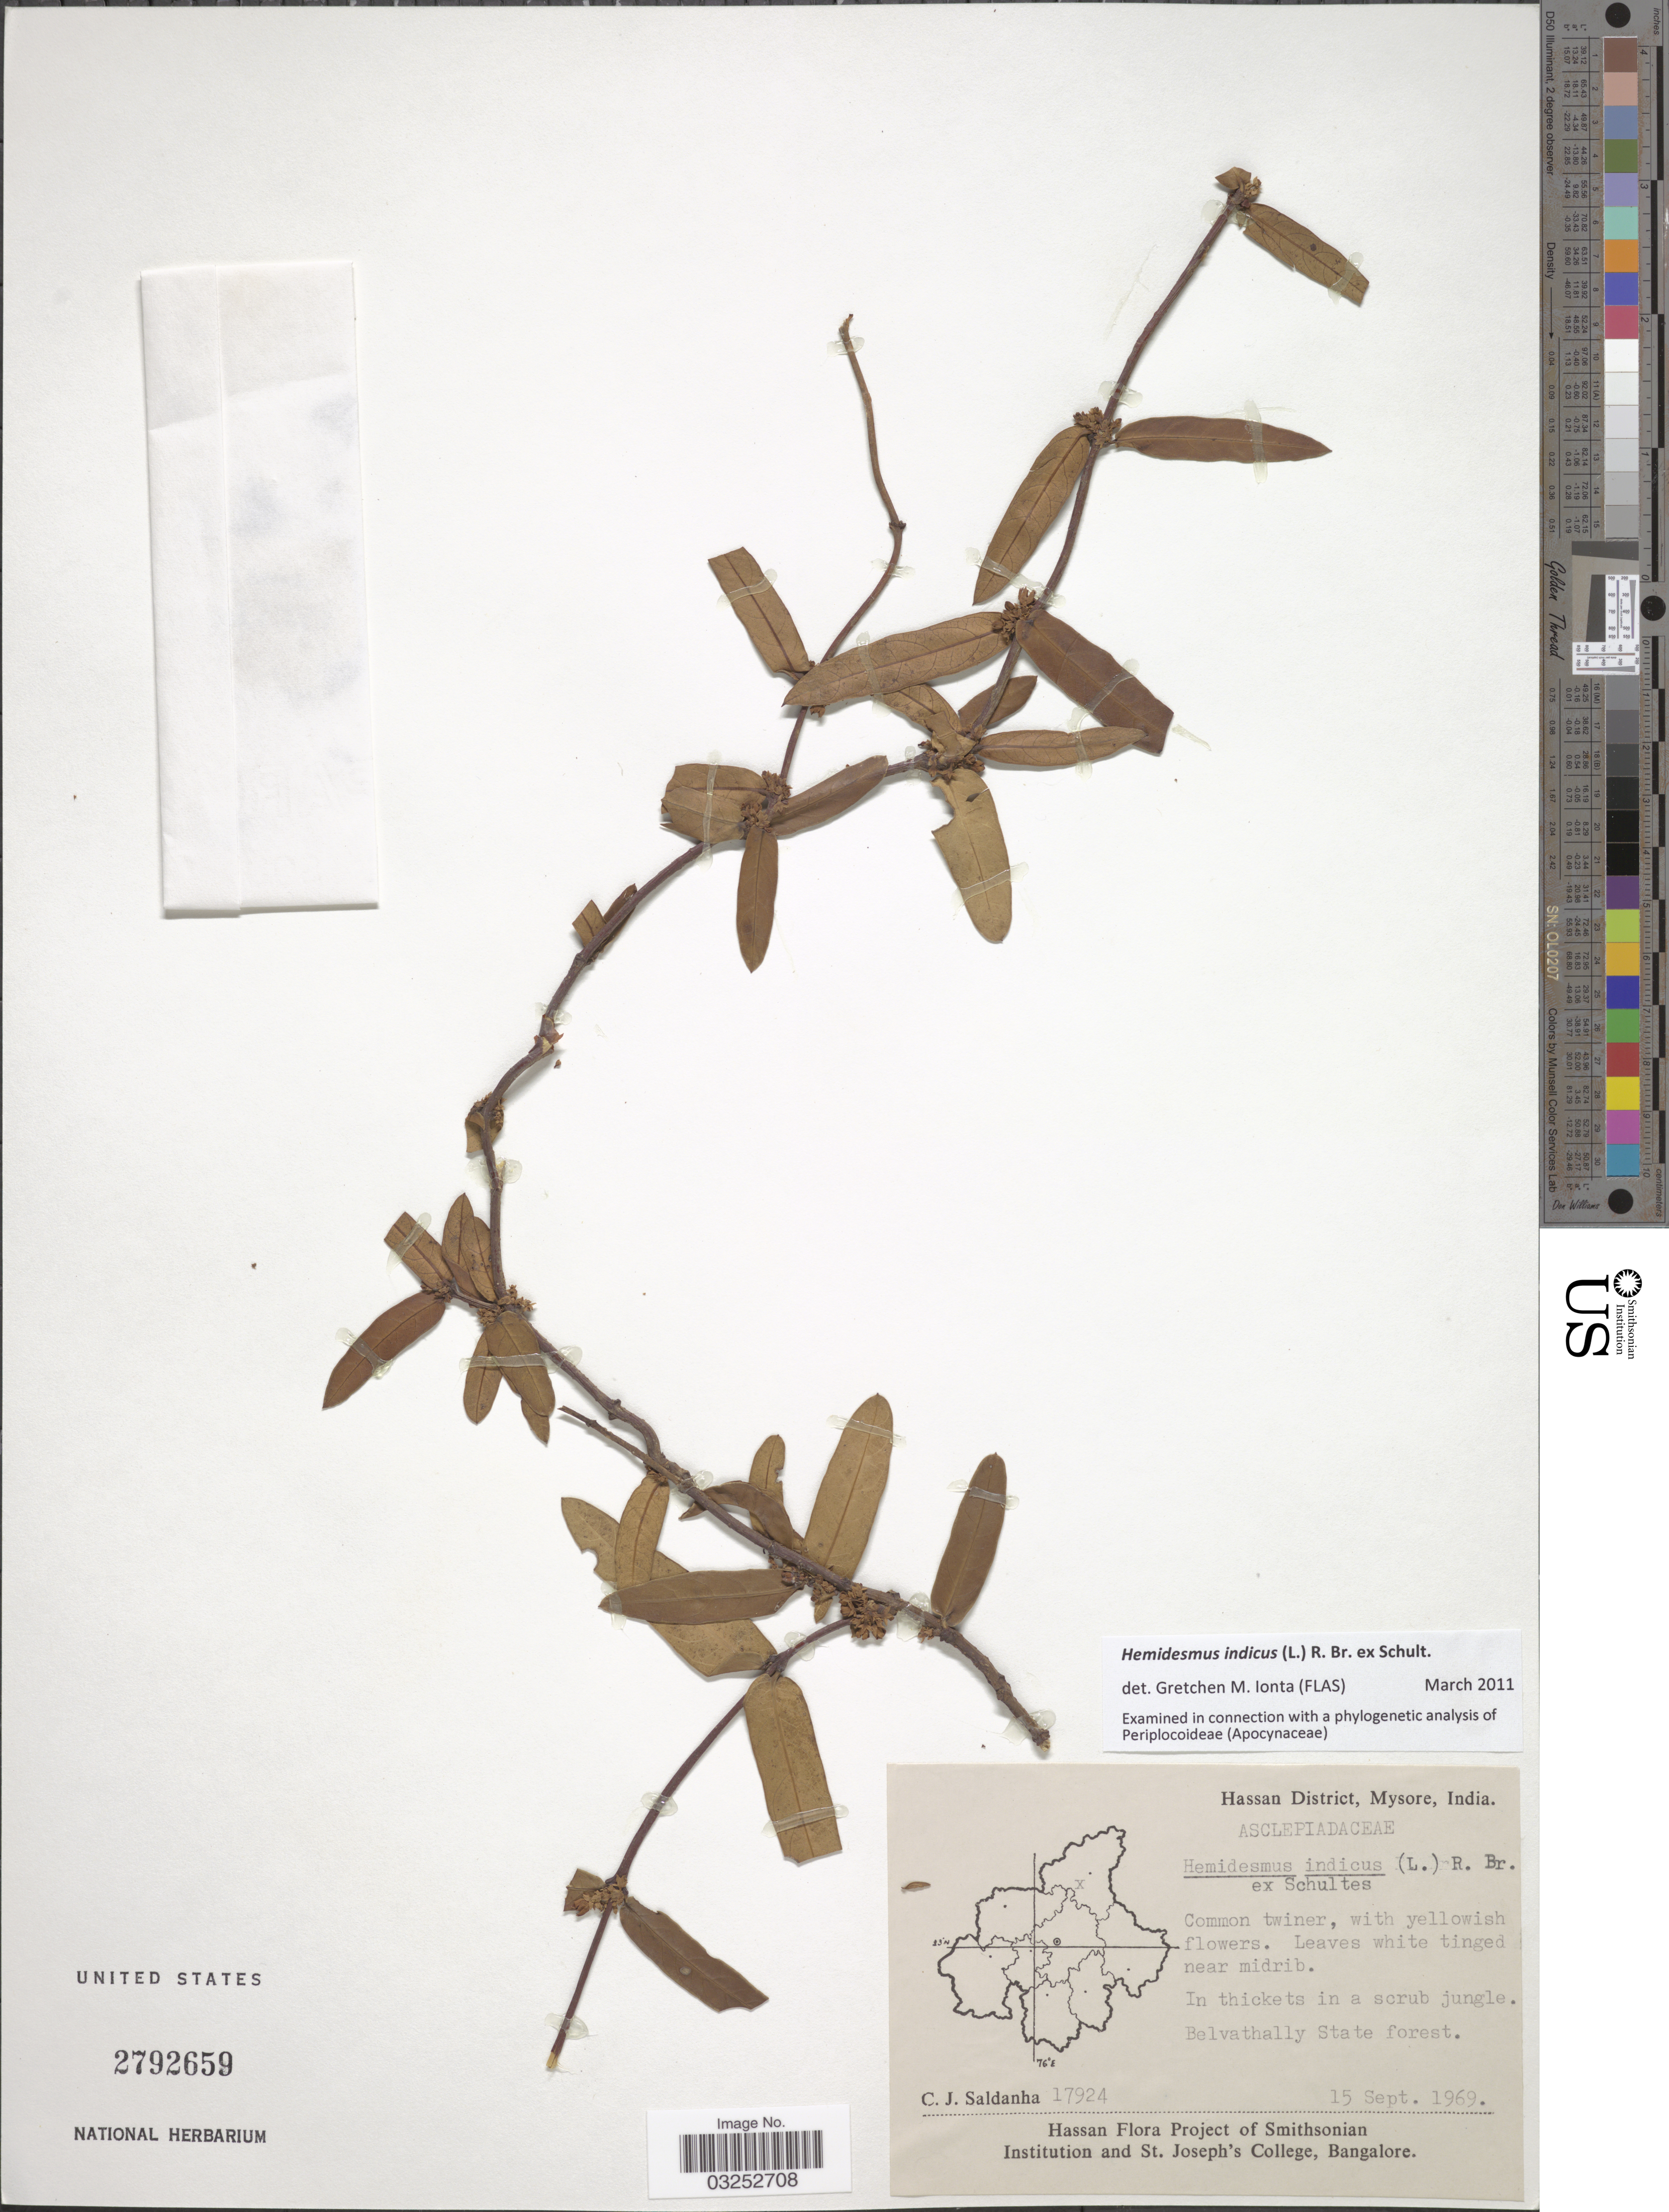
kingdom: Plantae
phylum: Tracheophyta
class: Magnoliopsida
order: Gentianales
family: Apocynaceae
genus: Hemidesmus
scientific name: Hemidesmus indicus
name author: (L.) R. Br. ex Schult.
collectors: C. J. Saldanha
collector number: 17924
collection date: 1969-09-15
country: India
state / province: Karnataka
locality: Hassan District, Mysore, India, Belvathally State forest.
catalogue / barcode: US 2792659